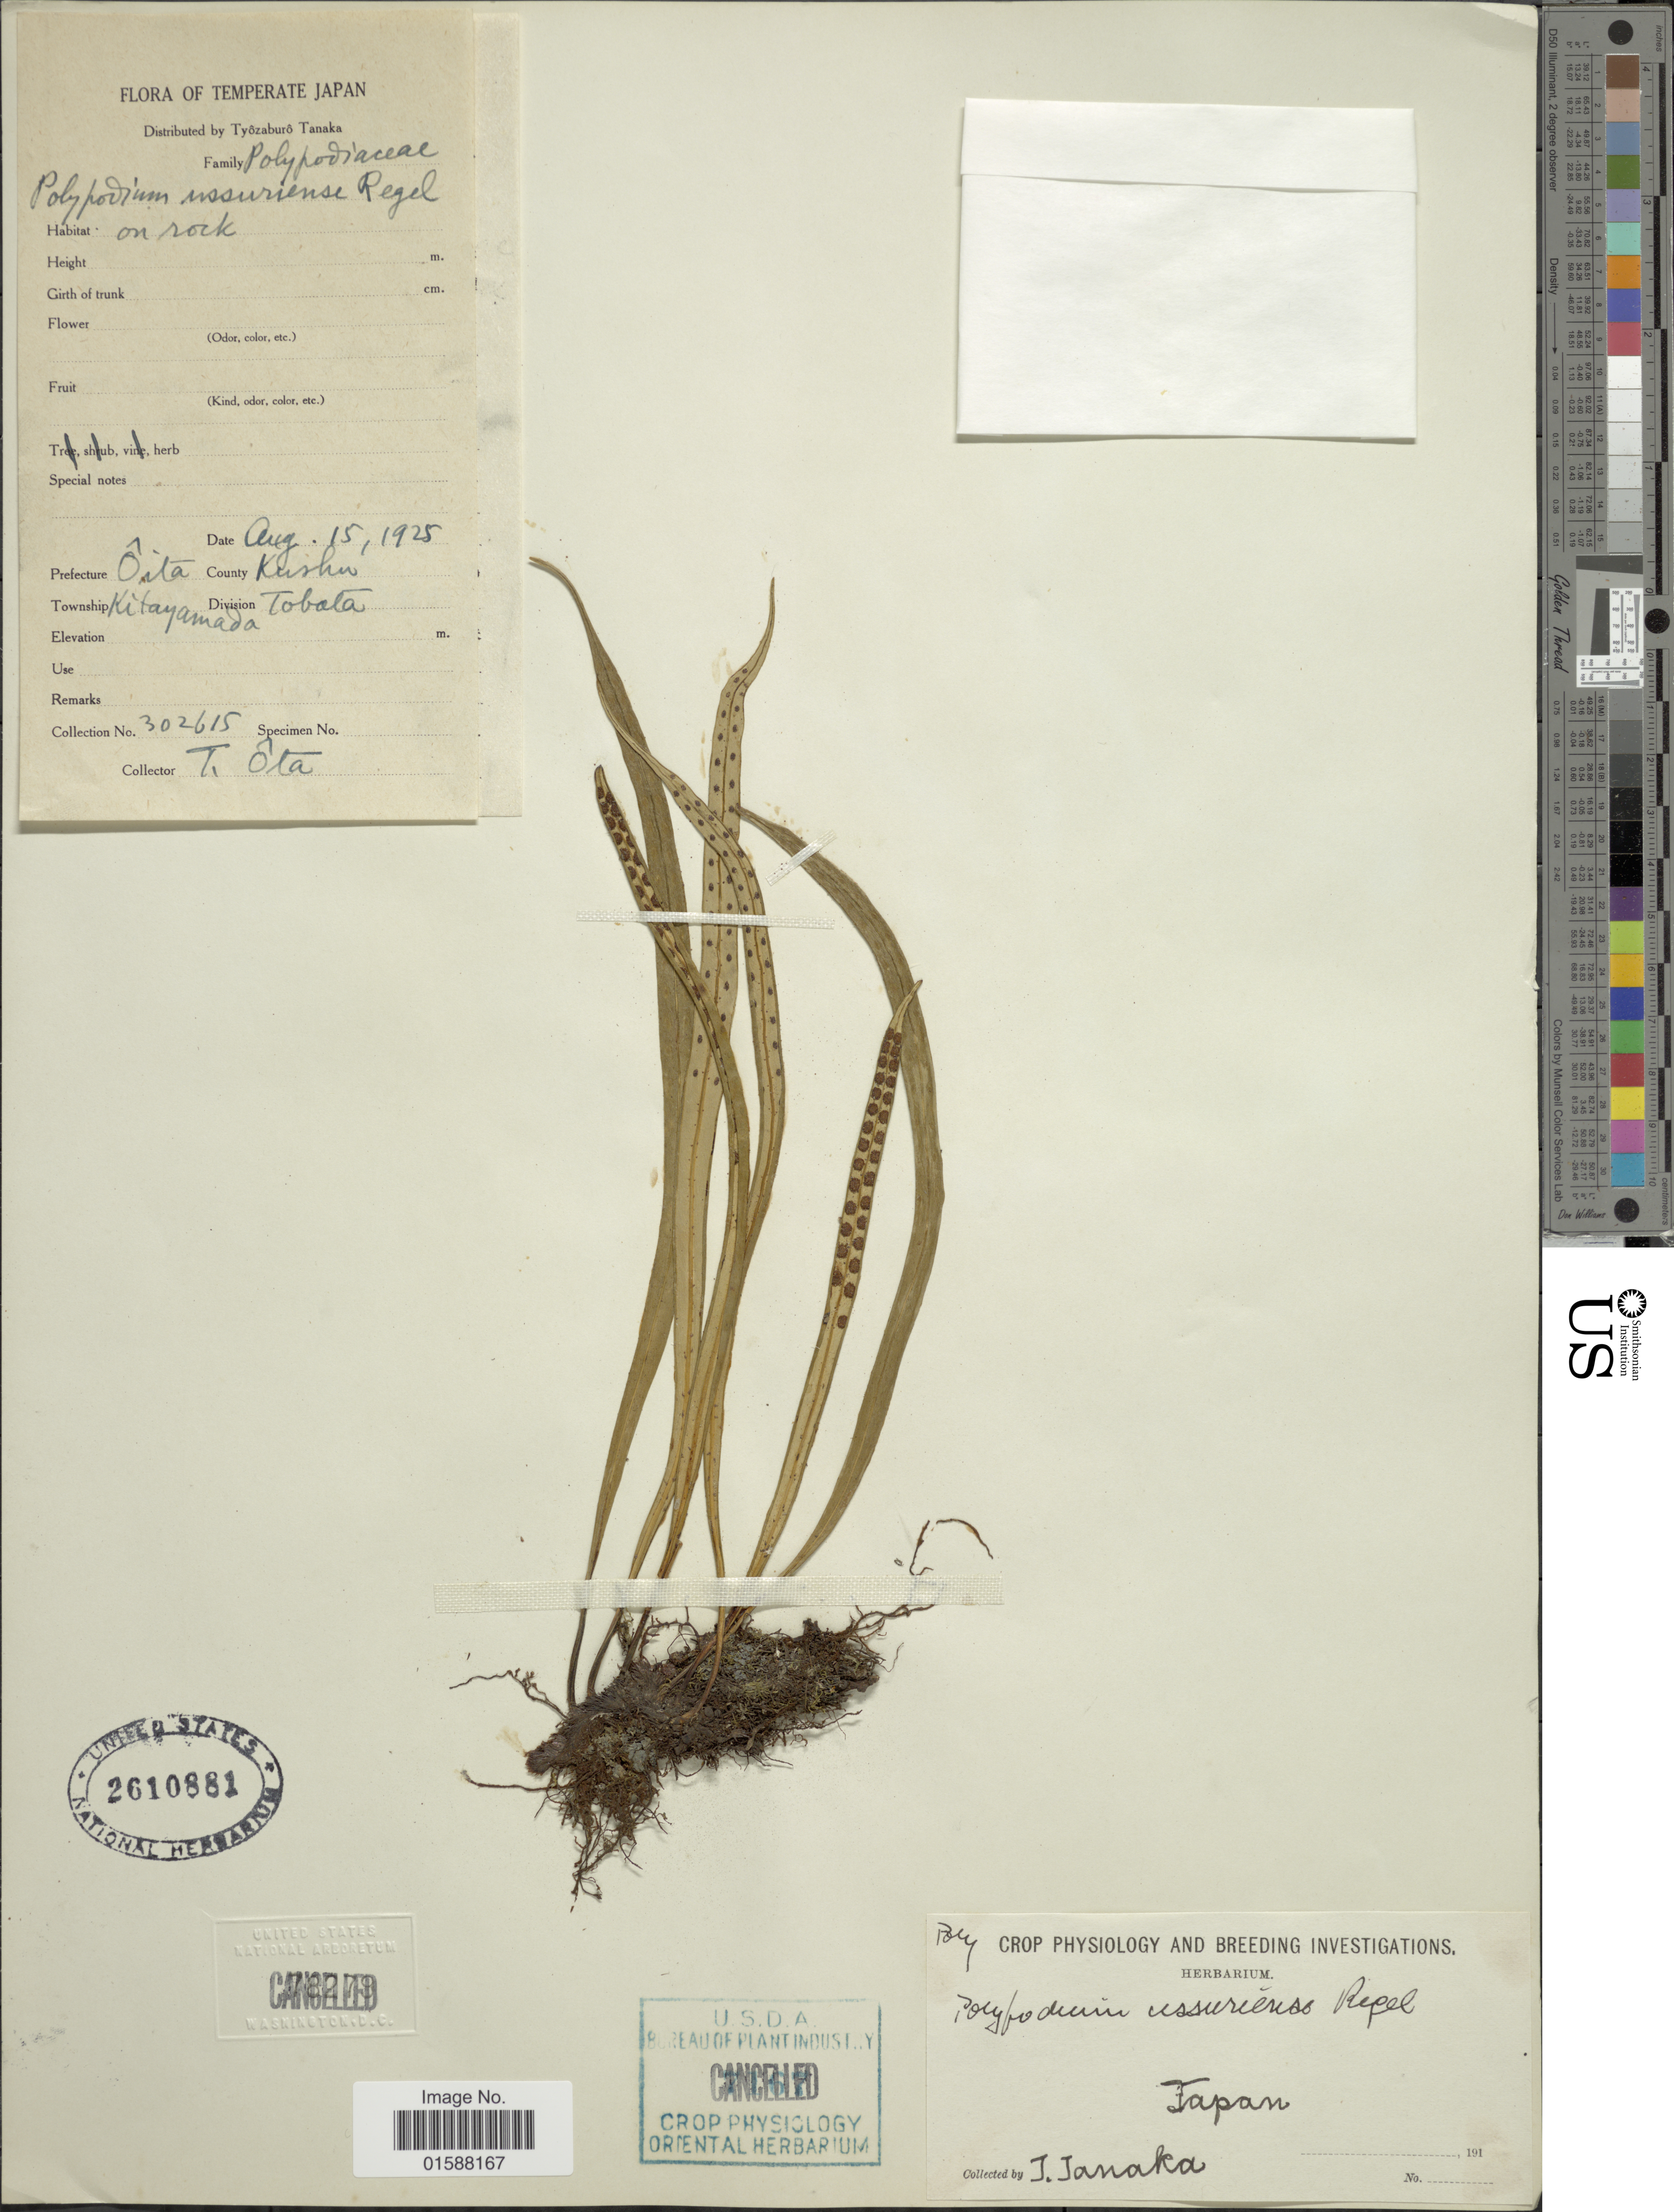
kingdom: Plantae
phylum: Tracheophyta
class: Polypodiopsida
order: Polypodiales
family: Polypodiaceae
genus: Lepisorus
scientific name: Lepisorus ussuriensis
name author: (Regel & Mack.) Ching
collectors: T. Ota & T. Tanaka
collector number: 302615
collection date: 1925-08-15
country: Japan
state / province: Oita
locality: Temperate Japan. Country Kushu. Township Kitayamada. Division Tobata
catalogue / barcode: US 2610881